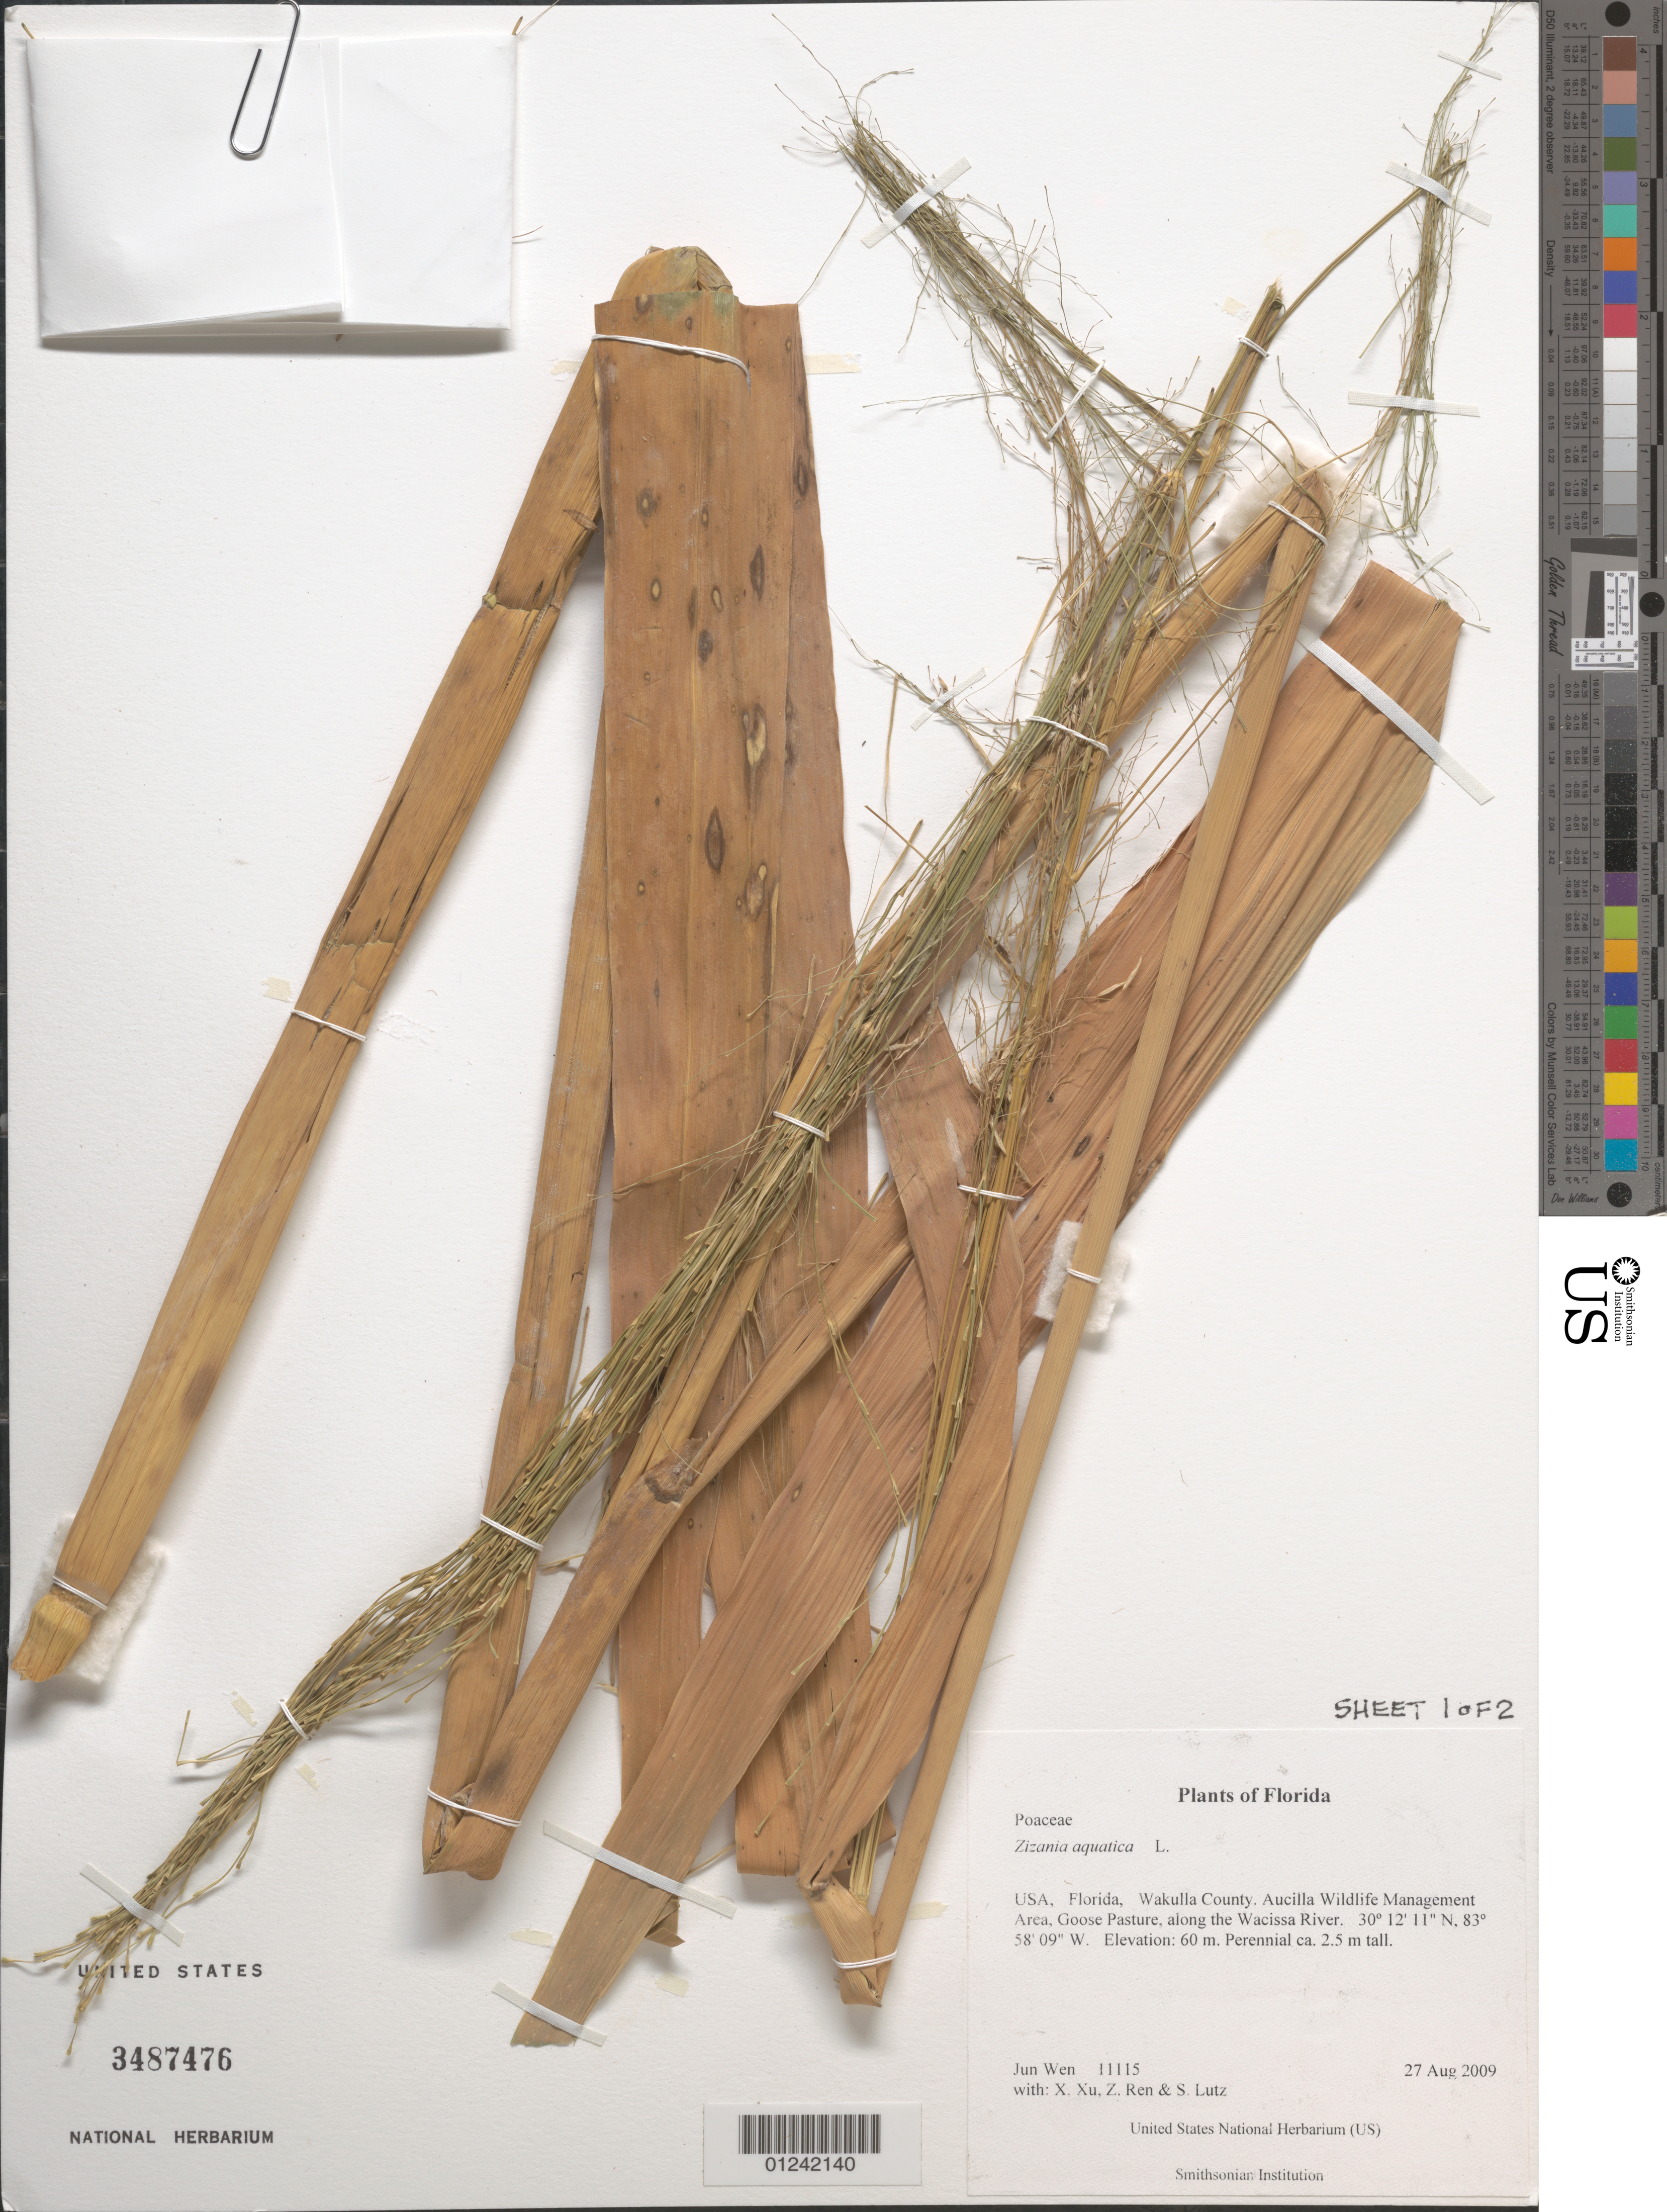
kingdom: Plantae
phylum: Tracheophyta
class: Liliopsida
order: Poales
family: Poaceae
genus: Zizania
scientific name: Zizania aquatica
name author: L.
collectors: J. Wen, X. Xu, Z. Ren & S. Lutz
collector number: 11115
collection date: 2009-08-27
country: United States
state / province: Florida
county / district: Wakulla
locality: Aucilla Wildlife Management Area, Goose Pasture, along the Wacissa River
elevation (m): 60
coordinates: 30 12 10.8 N, 83 58 09.2 W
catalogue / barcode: US 3487476